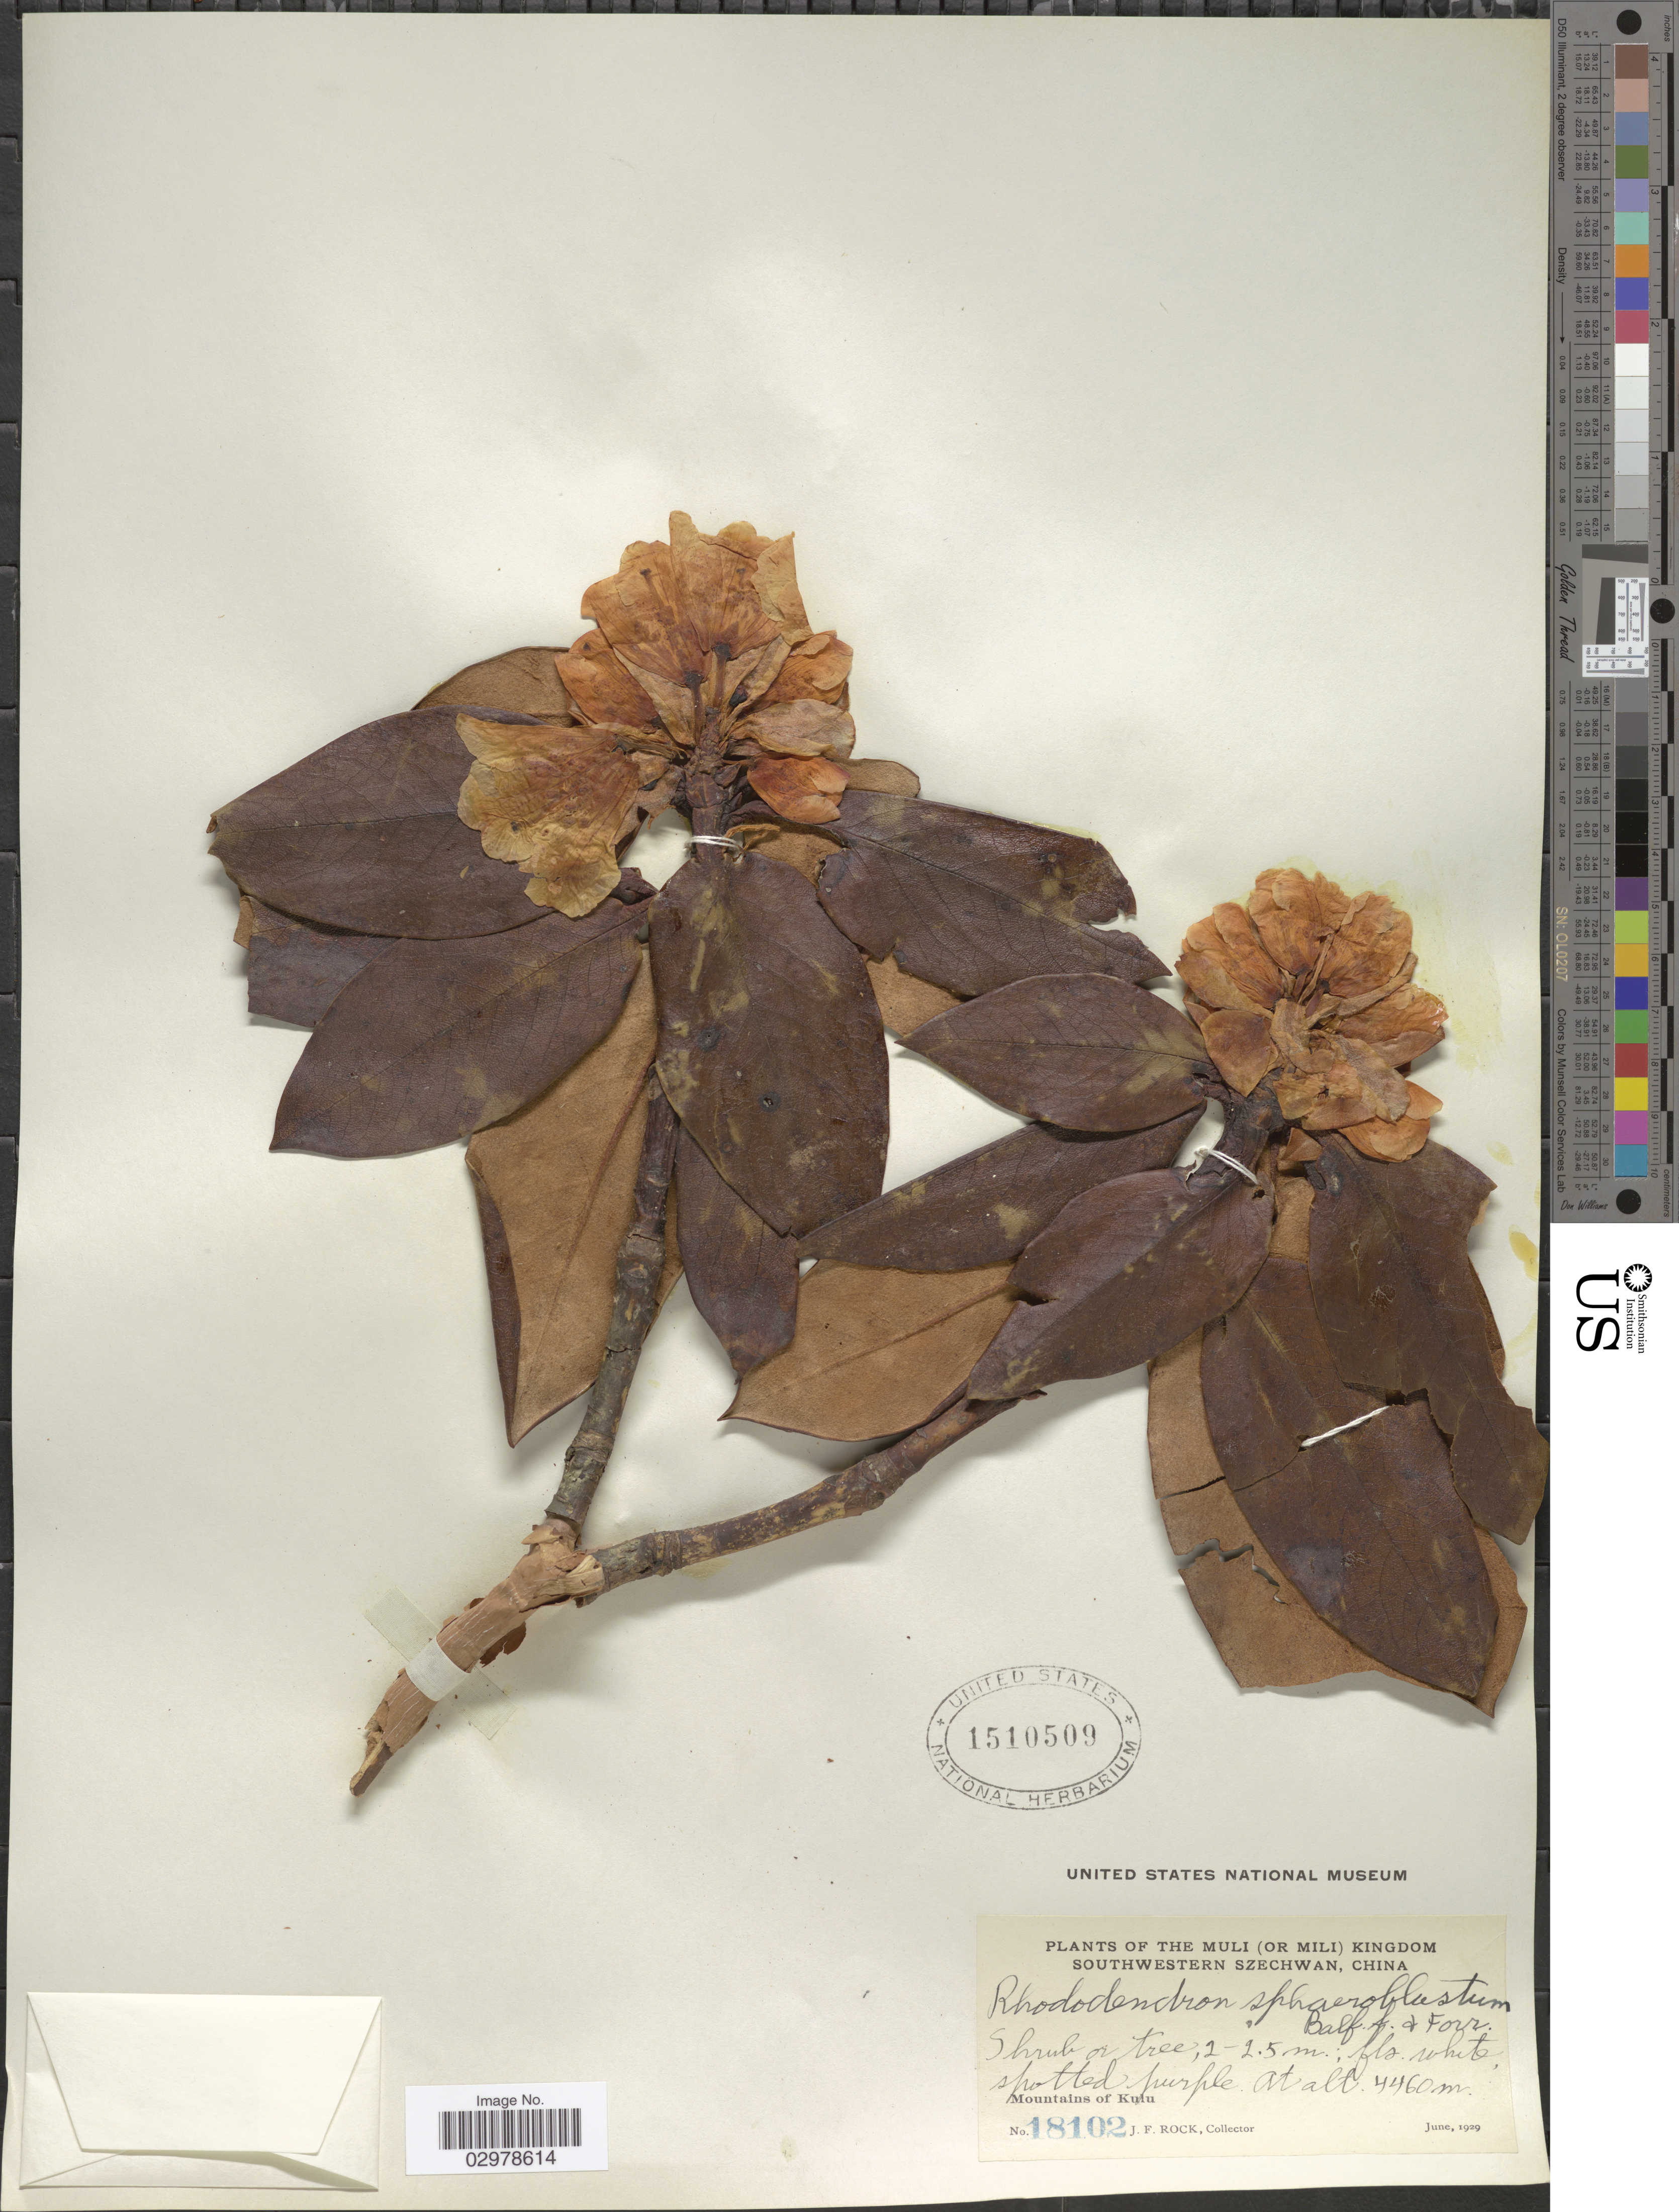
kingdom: Plantae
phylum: Tracheophyta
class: Magnoliopsida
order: Ericales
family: Ericaceae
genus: Rhododendron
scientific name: Rhododendron sphaeroblastum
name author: Balf. f. & Forrest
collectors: J. Rock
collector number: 18102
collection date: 1929-06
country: China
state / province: Sichuan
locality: The Muli (or Mili) Kingdom, southwestern Szechwan. Mountains of Kulu.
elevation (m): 4460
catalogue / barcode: US 1510509